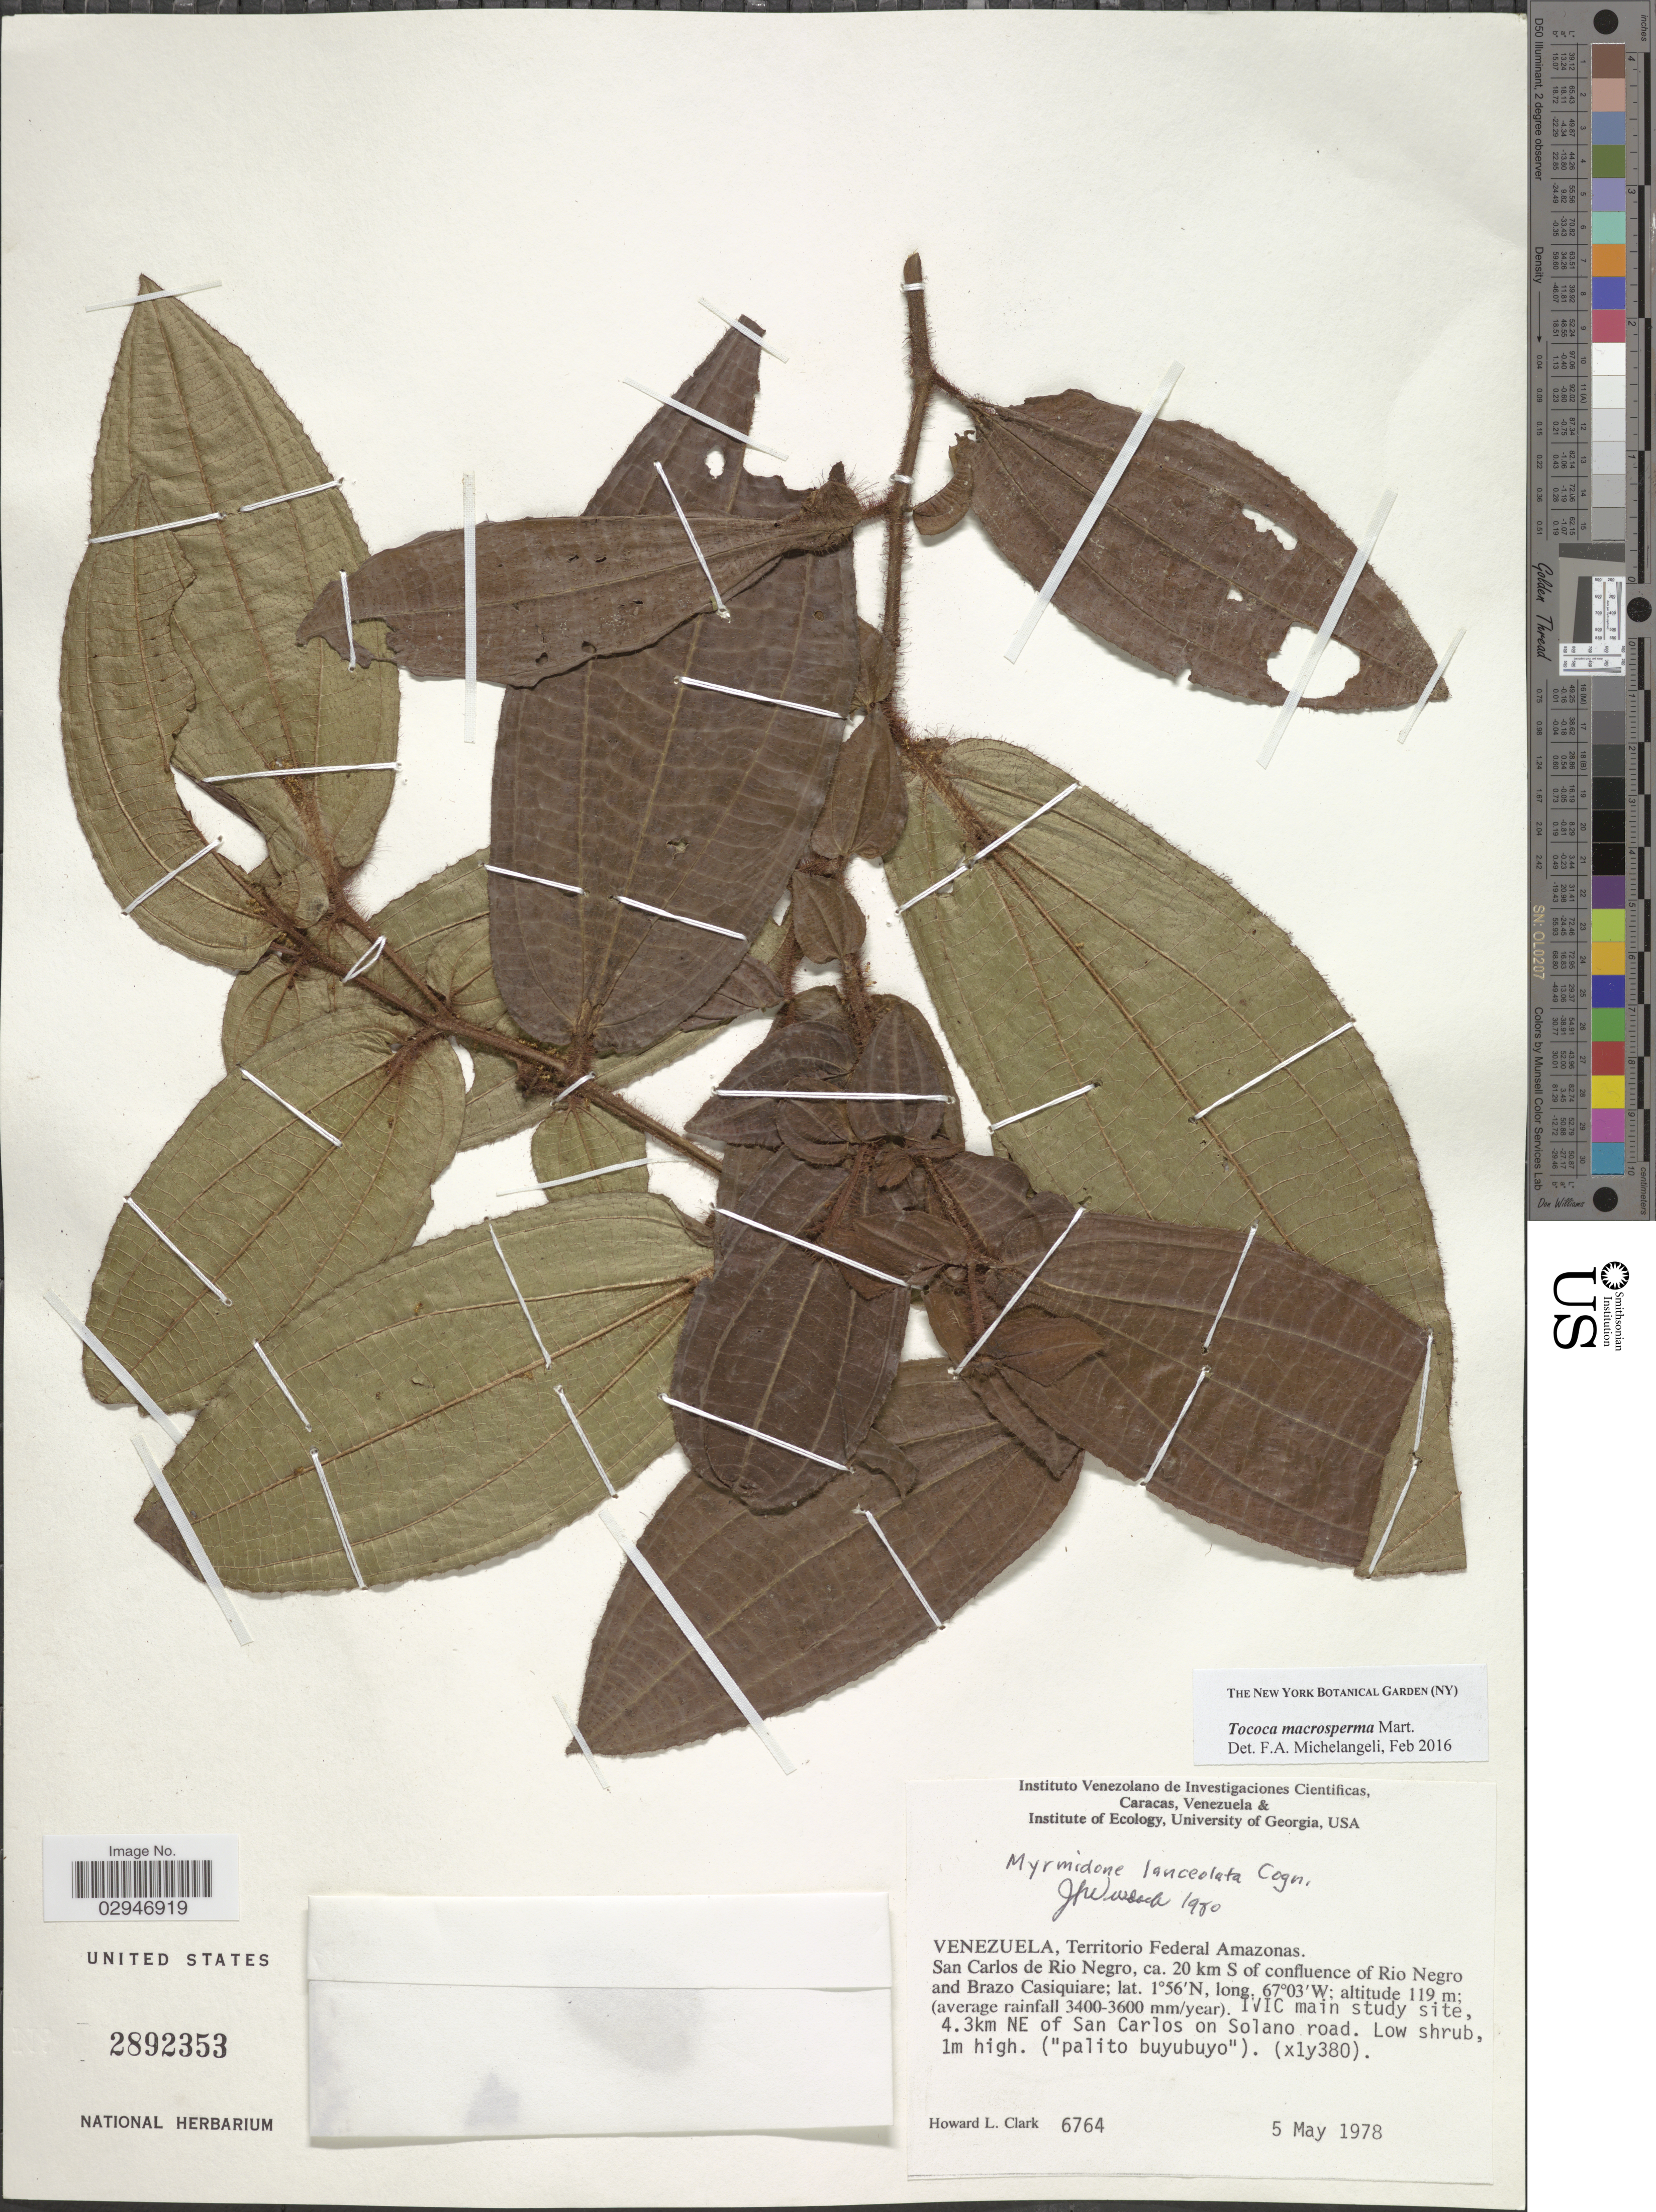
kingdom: Plantae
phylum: Tracheophyta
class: Magnoliopsida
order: Myrtales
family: Melastomataceae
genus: Tococa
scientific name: Tococa macrosperma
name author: Mart.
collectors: H. L. Clark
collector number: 6764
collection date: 1978-05-05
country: Venezuela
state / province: Amazonas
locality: Territorio Federal Amazonas. San Carlos de Rio Negro, ca. 20 km S of confluence of Rio Negro and Brazo Casiquiare. IVIC main study site, 4.3km NE of San Carlos on Solano road.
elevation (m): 119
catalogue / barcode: US 2892353